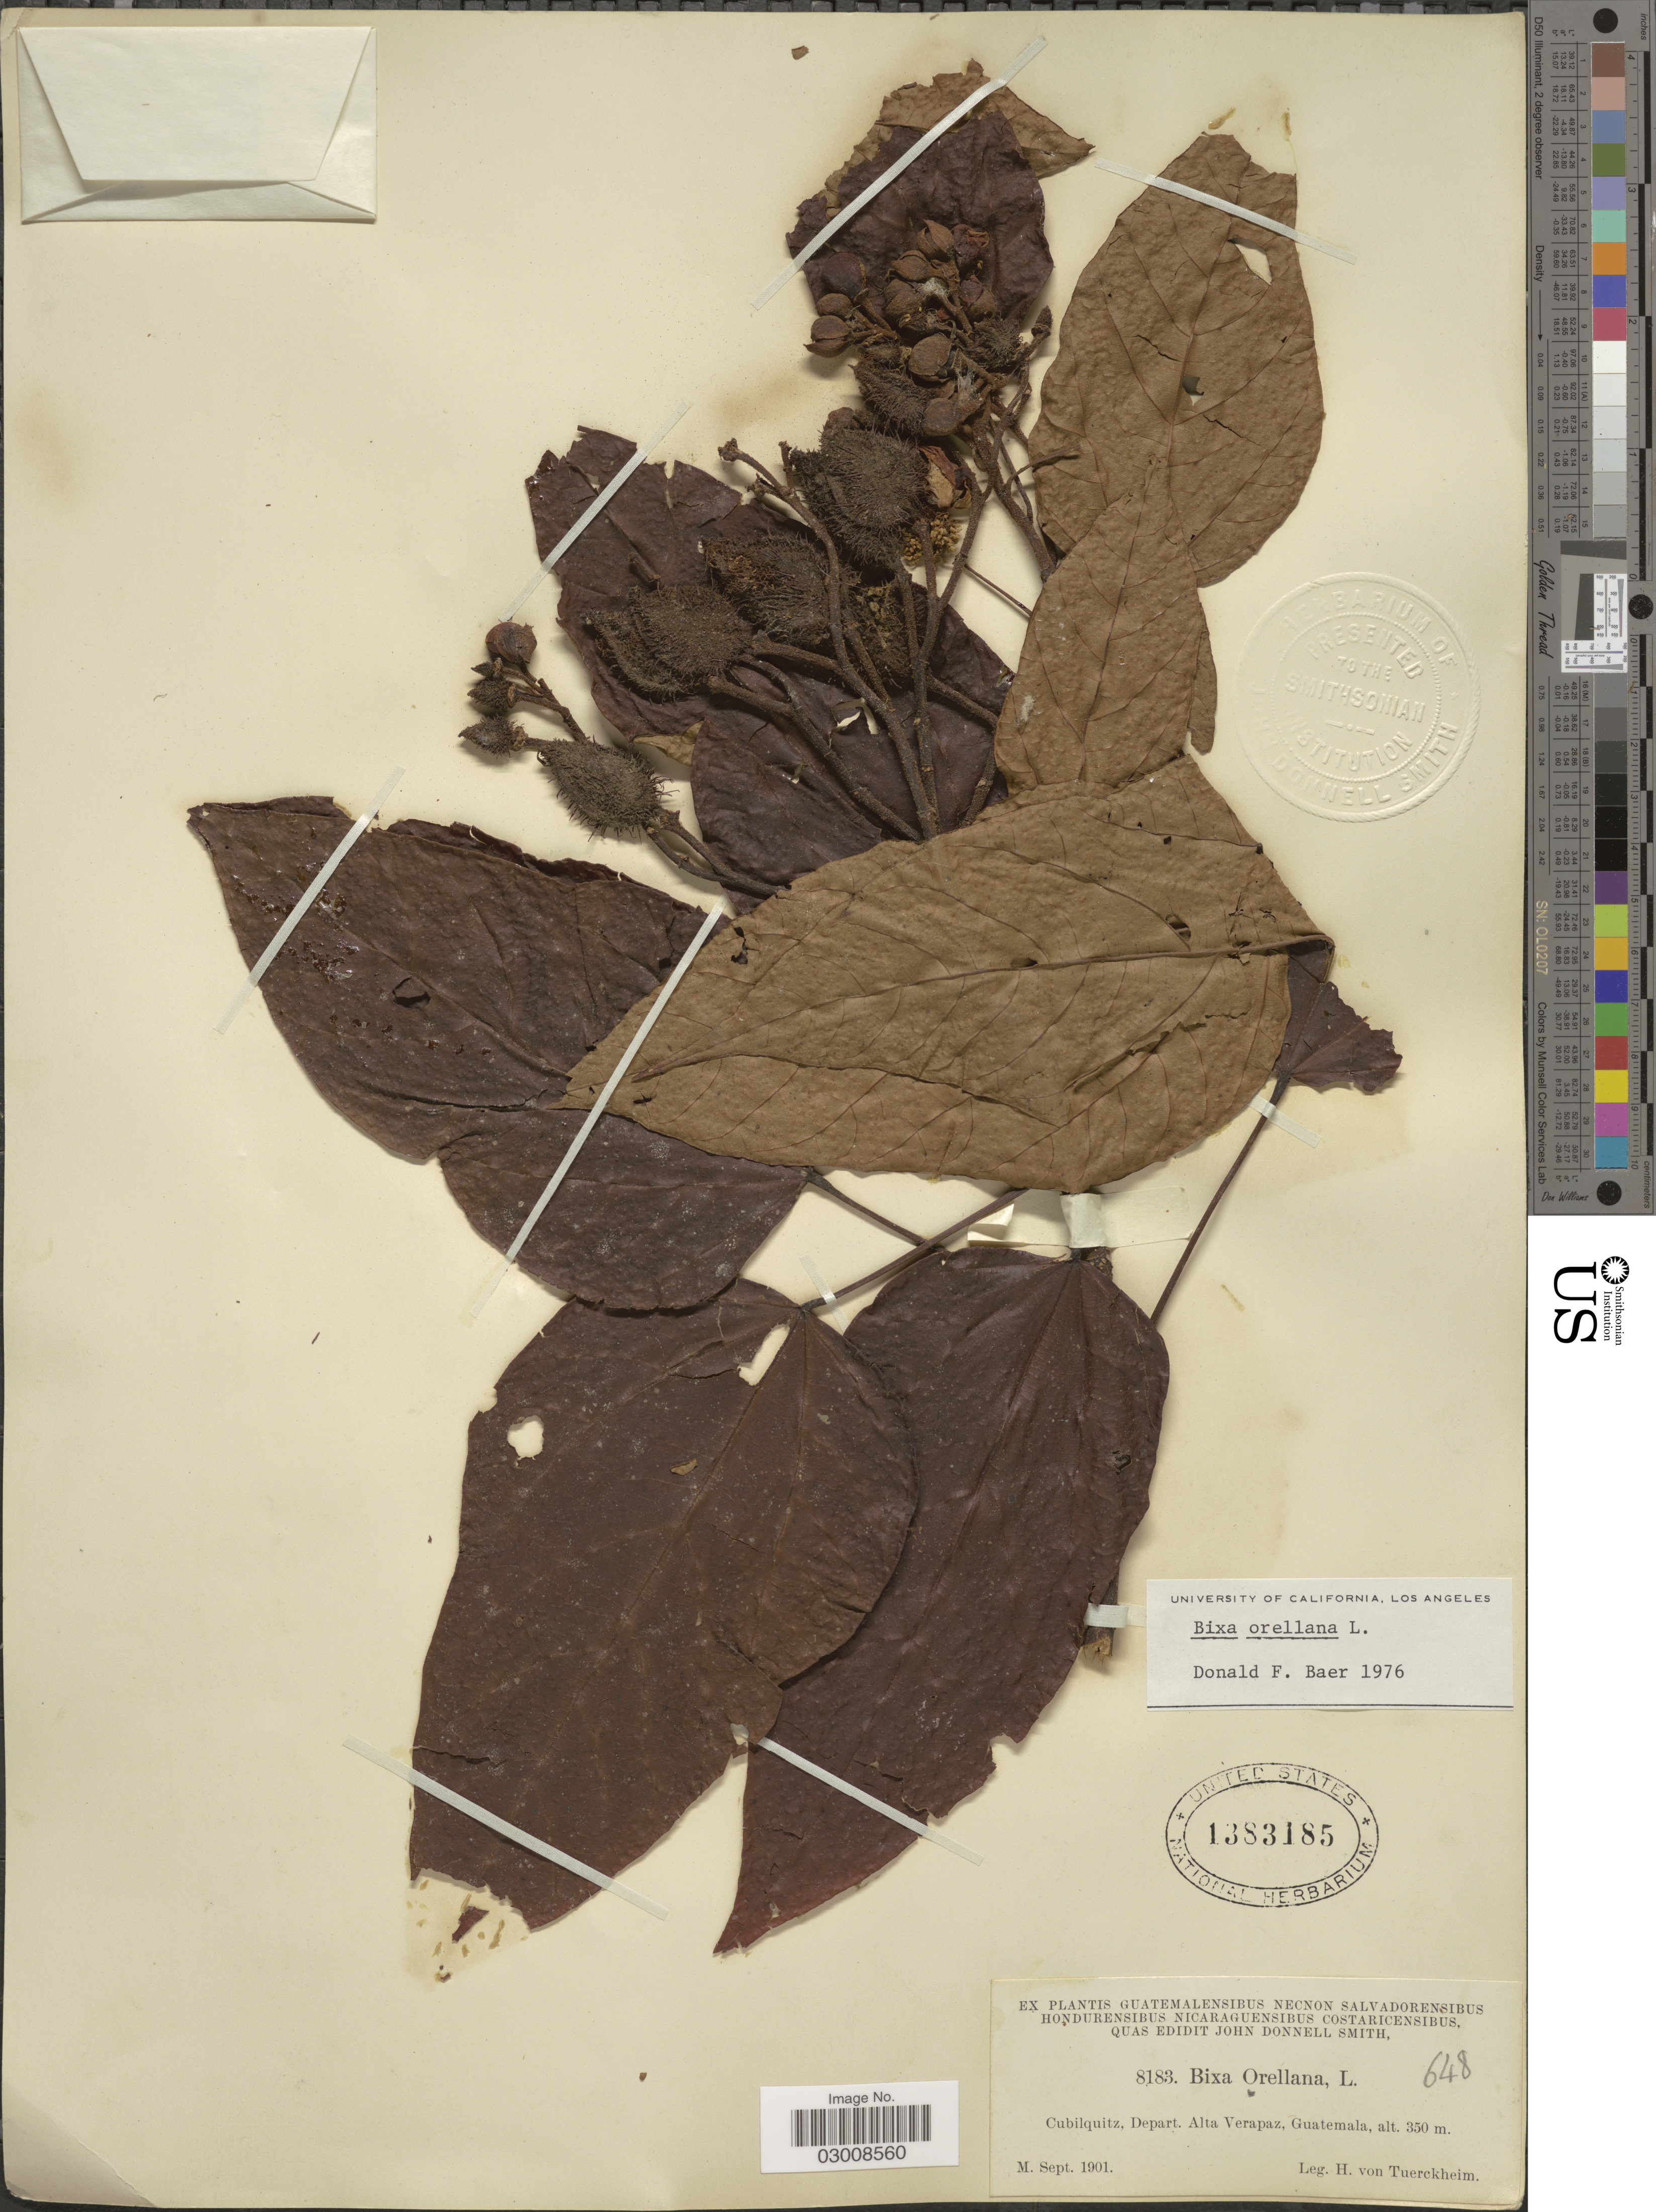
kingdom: Plantae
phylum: Tracheophyta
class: Magnoliopsida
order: Malvales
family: Bixaceae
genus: Bixa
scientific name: Bixa orellana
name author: L.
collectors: H. von Türckheim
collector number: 8183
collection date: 1901-09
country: Guatemala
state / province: Alta Verapaz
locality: Cubilquitz, Depart. Alta Verapaz.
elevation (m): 350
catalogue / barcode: US 1383185